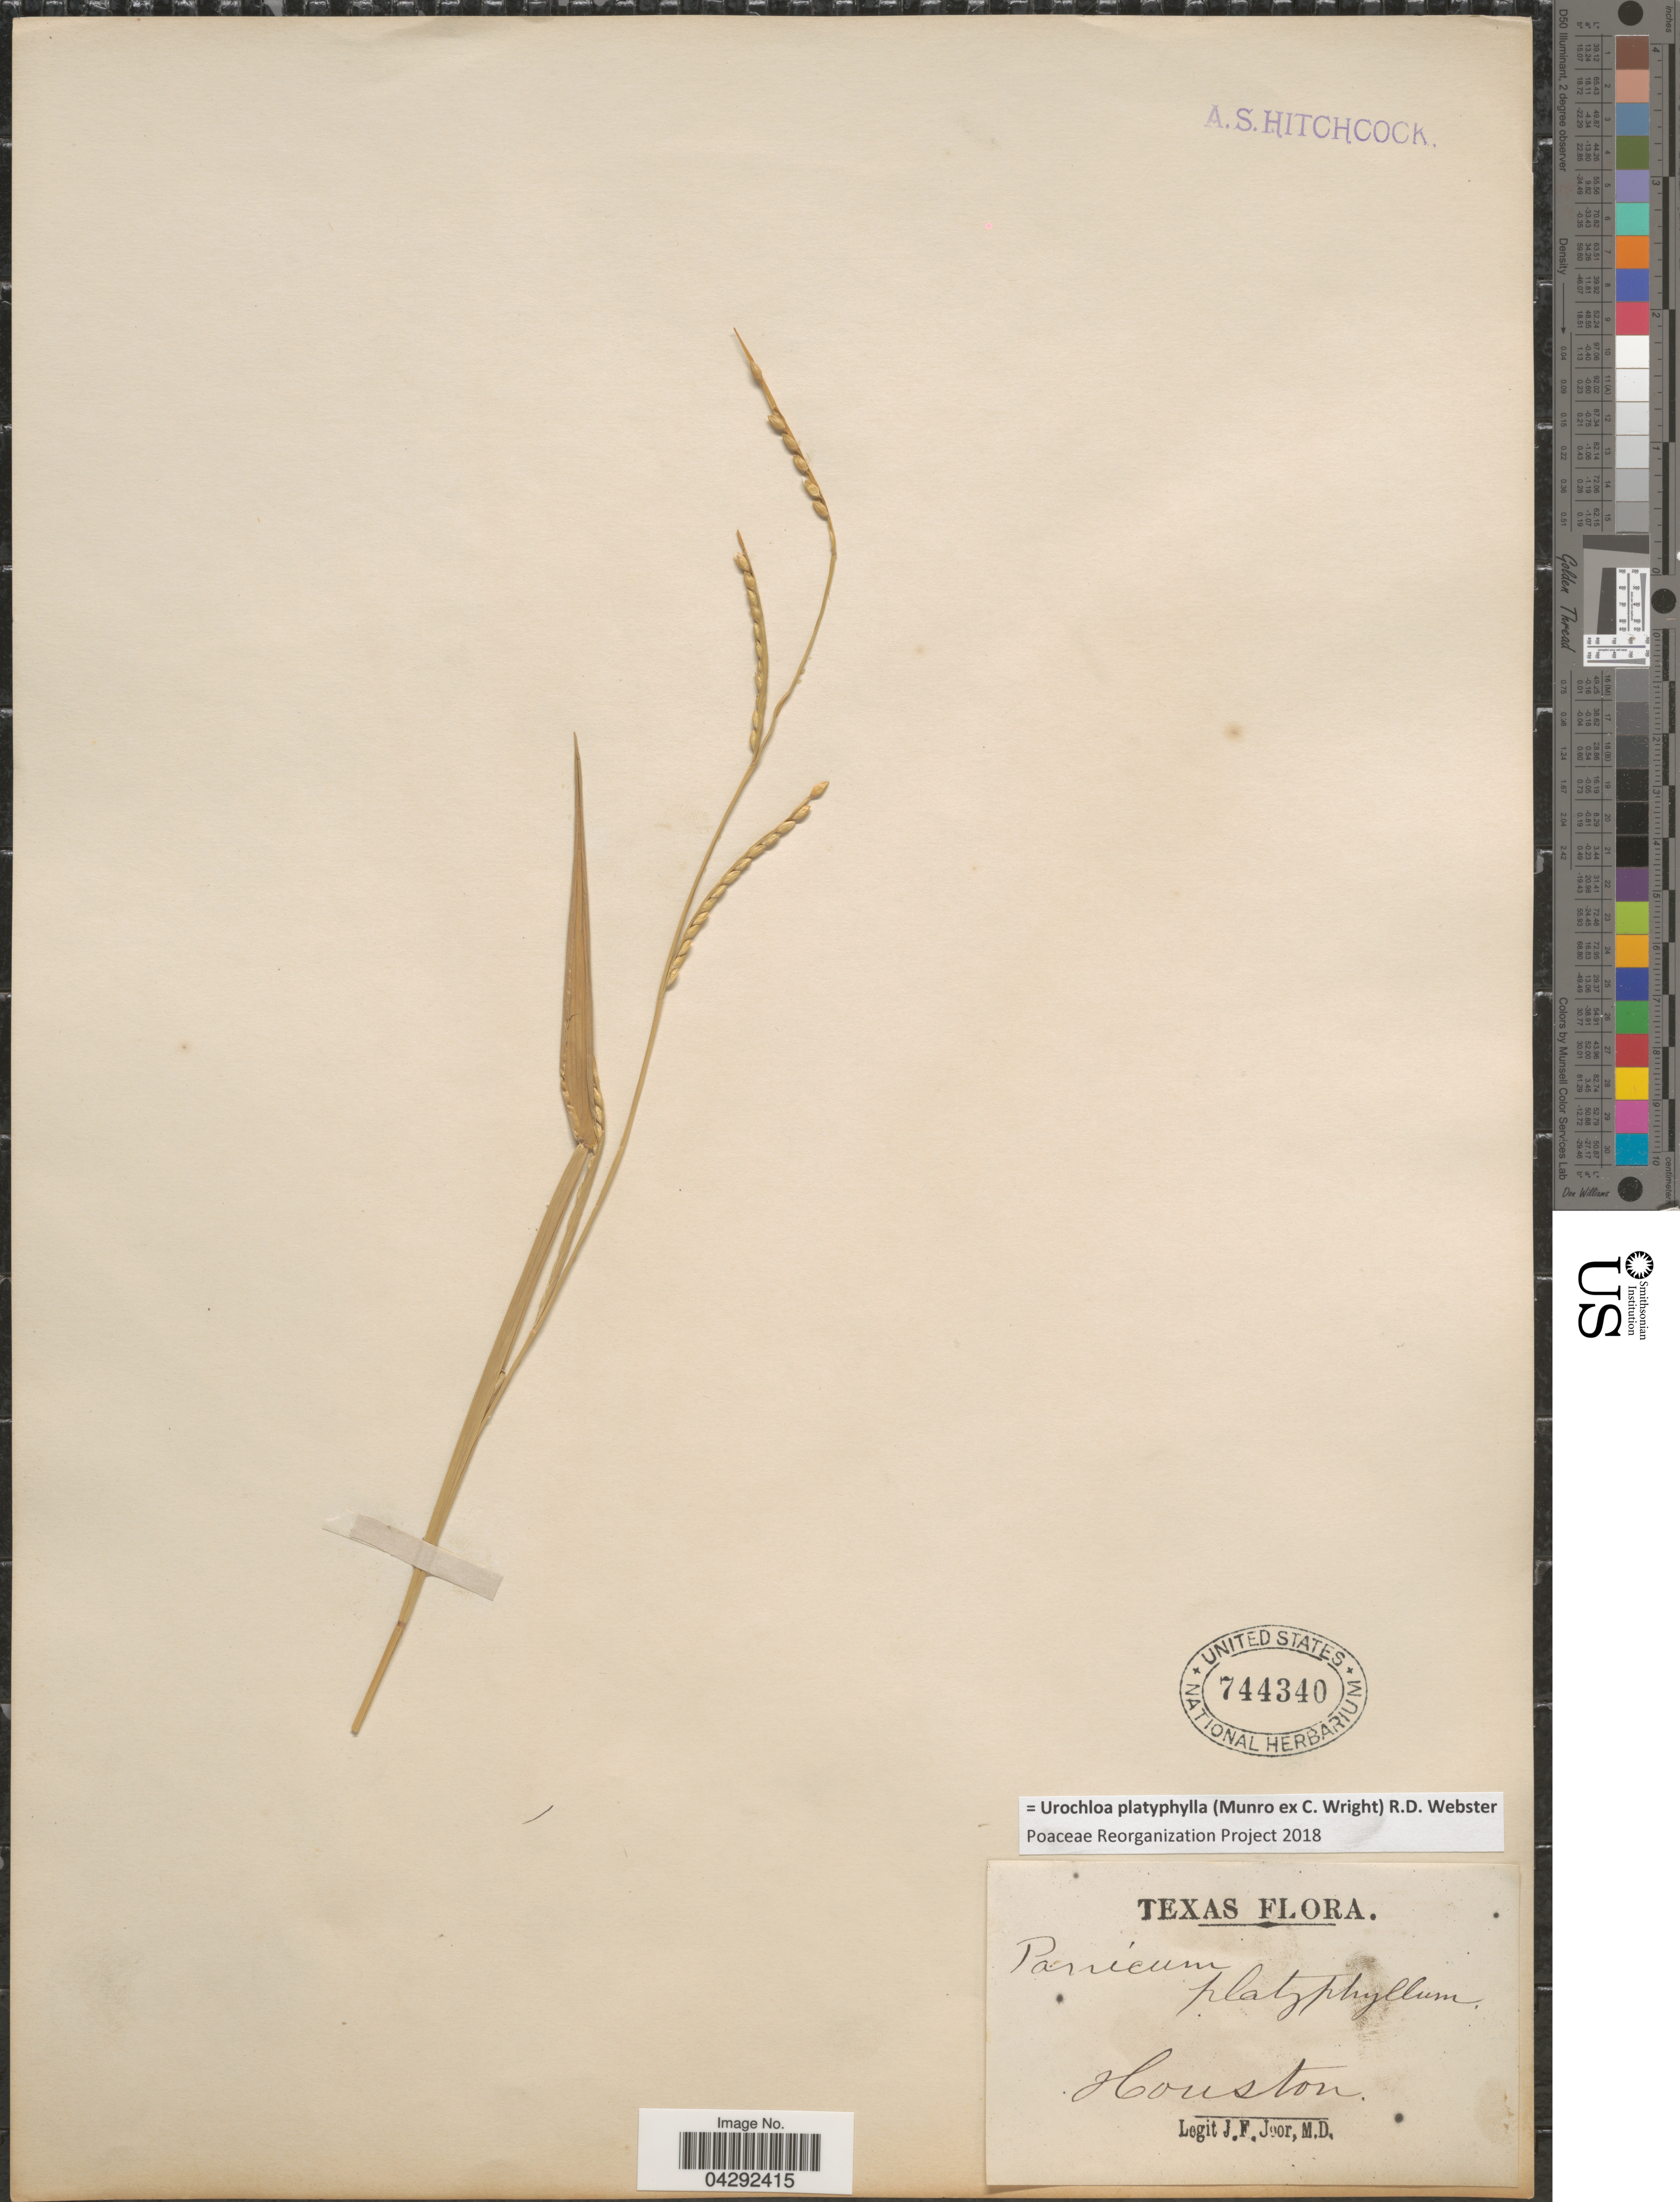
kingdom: Plantae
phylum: Tracheophyta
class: Liliopsida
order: Poales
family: Poaceae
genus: Urochloa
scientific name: Urochloa platyphylla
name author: (Munro ex C. Wright) R.D. Webster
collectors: J. F. Joor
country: United States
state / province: Texas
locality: Houston.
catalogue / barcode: US 744340